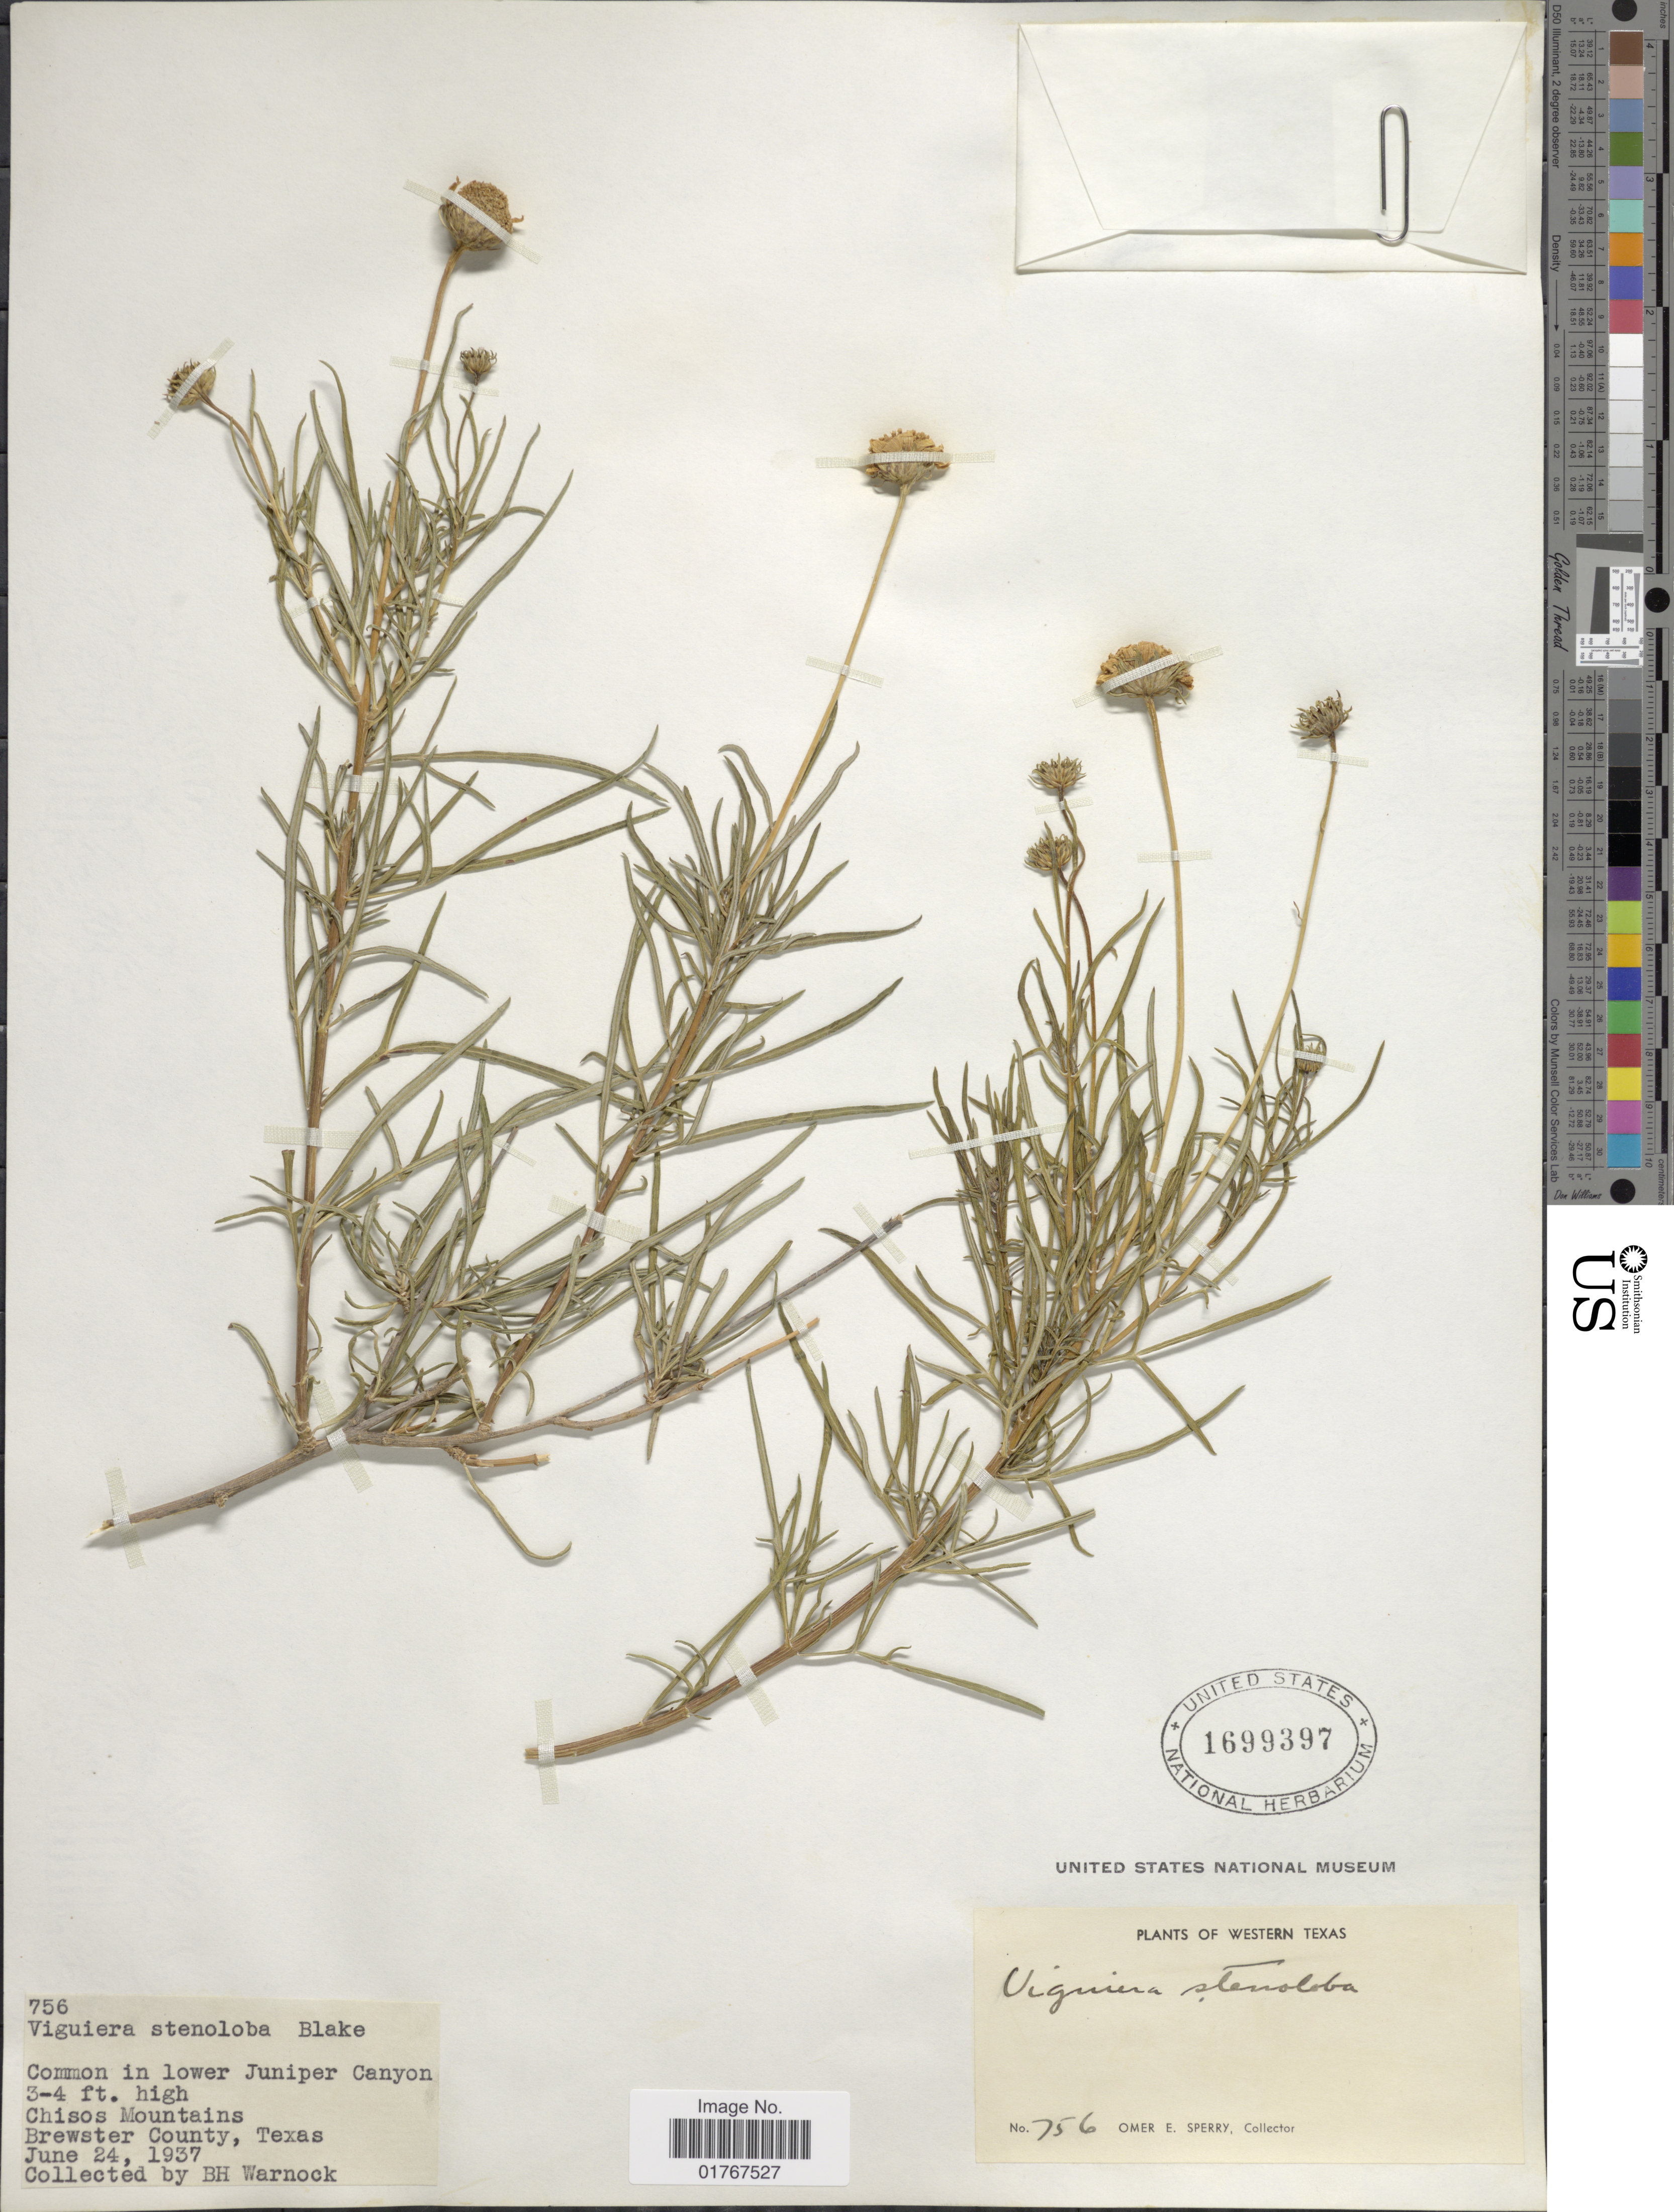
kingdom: Plantae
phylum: Tracheophyta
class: Magnoliopsida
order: Asterales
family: Asteraceae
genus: Viguiera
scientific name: Viguiera stenoloba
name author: S.F. Blake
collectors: B. H. Warnock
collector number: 756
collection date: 1937-06-24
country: United States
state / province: Texas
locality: Western Texas, Common in lower Juniper Canyon, Chisos Mountains, Brewster County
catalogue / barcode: US 1699397